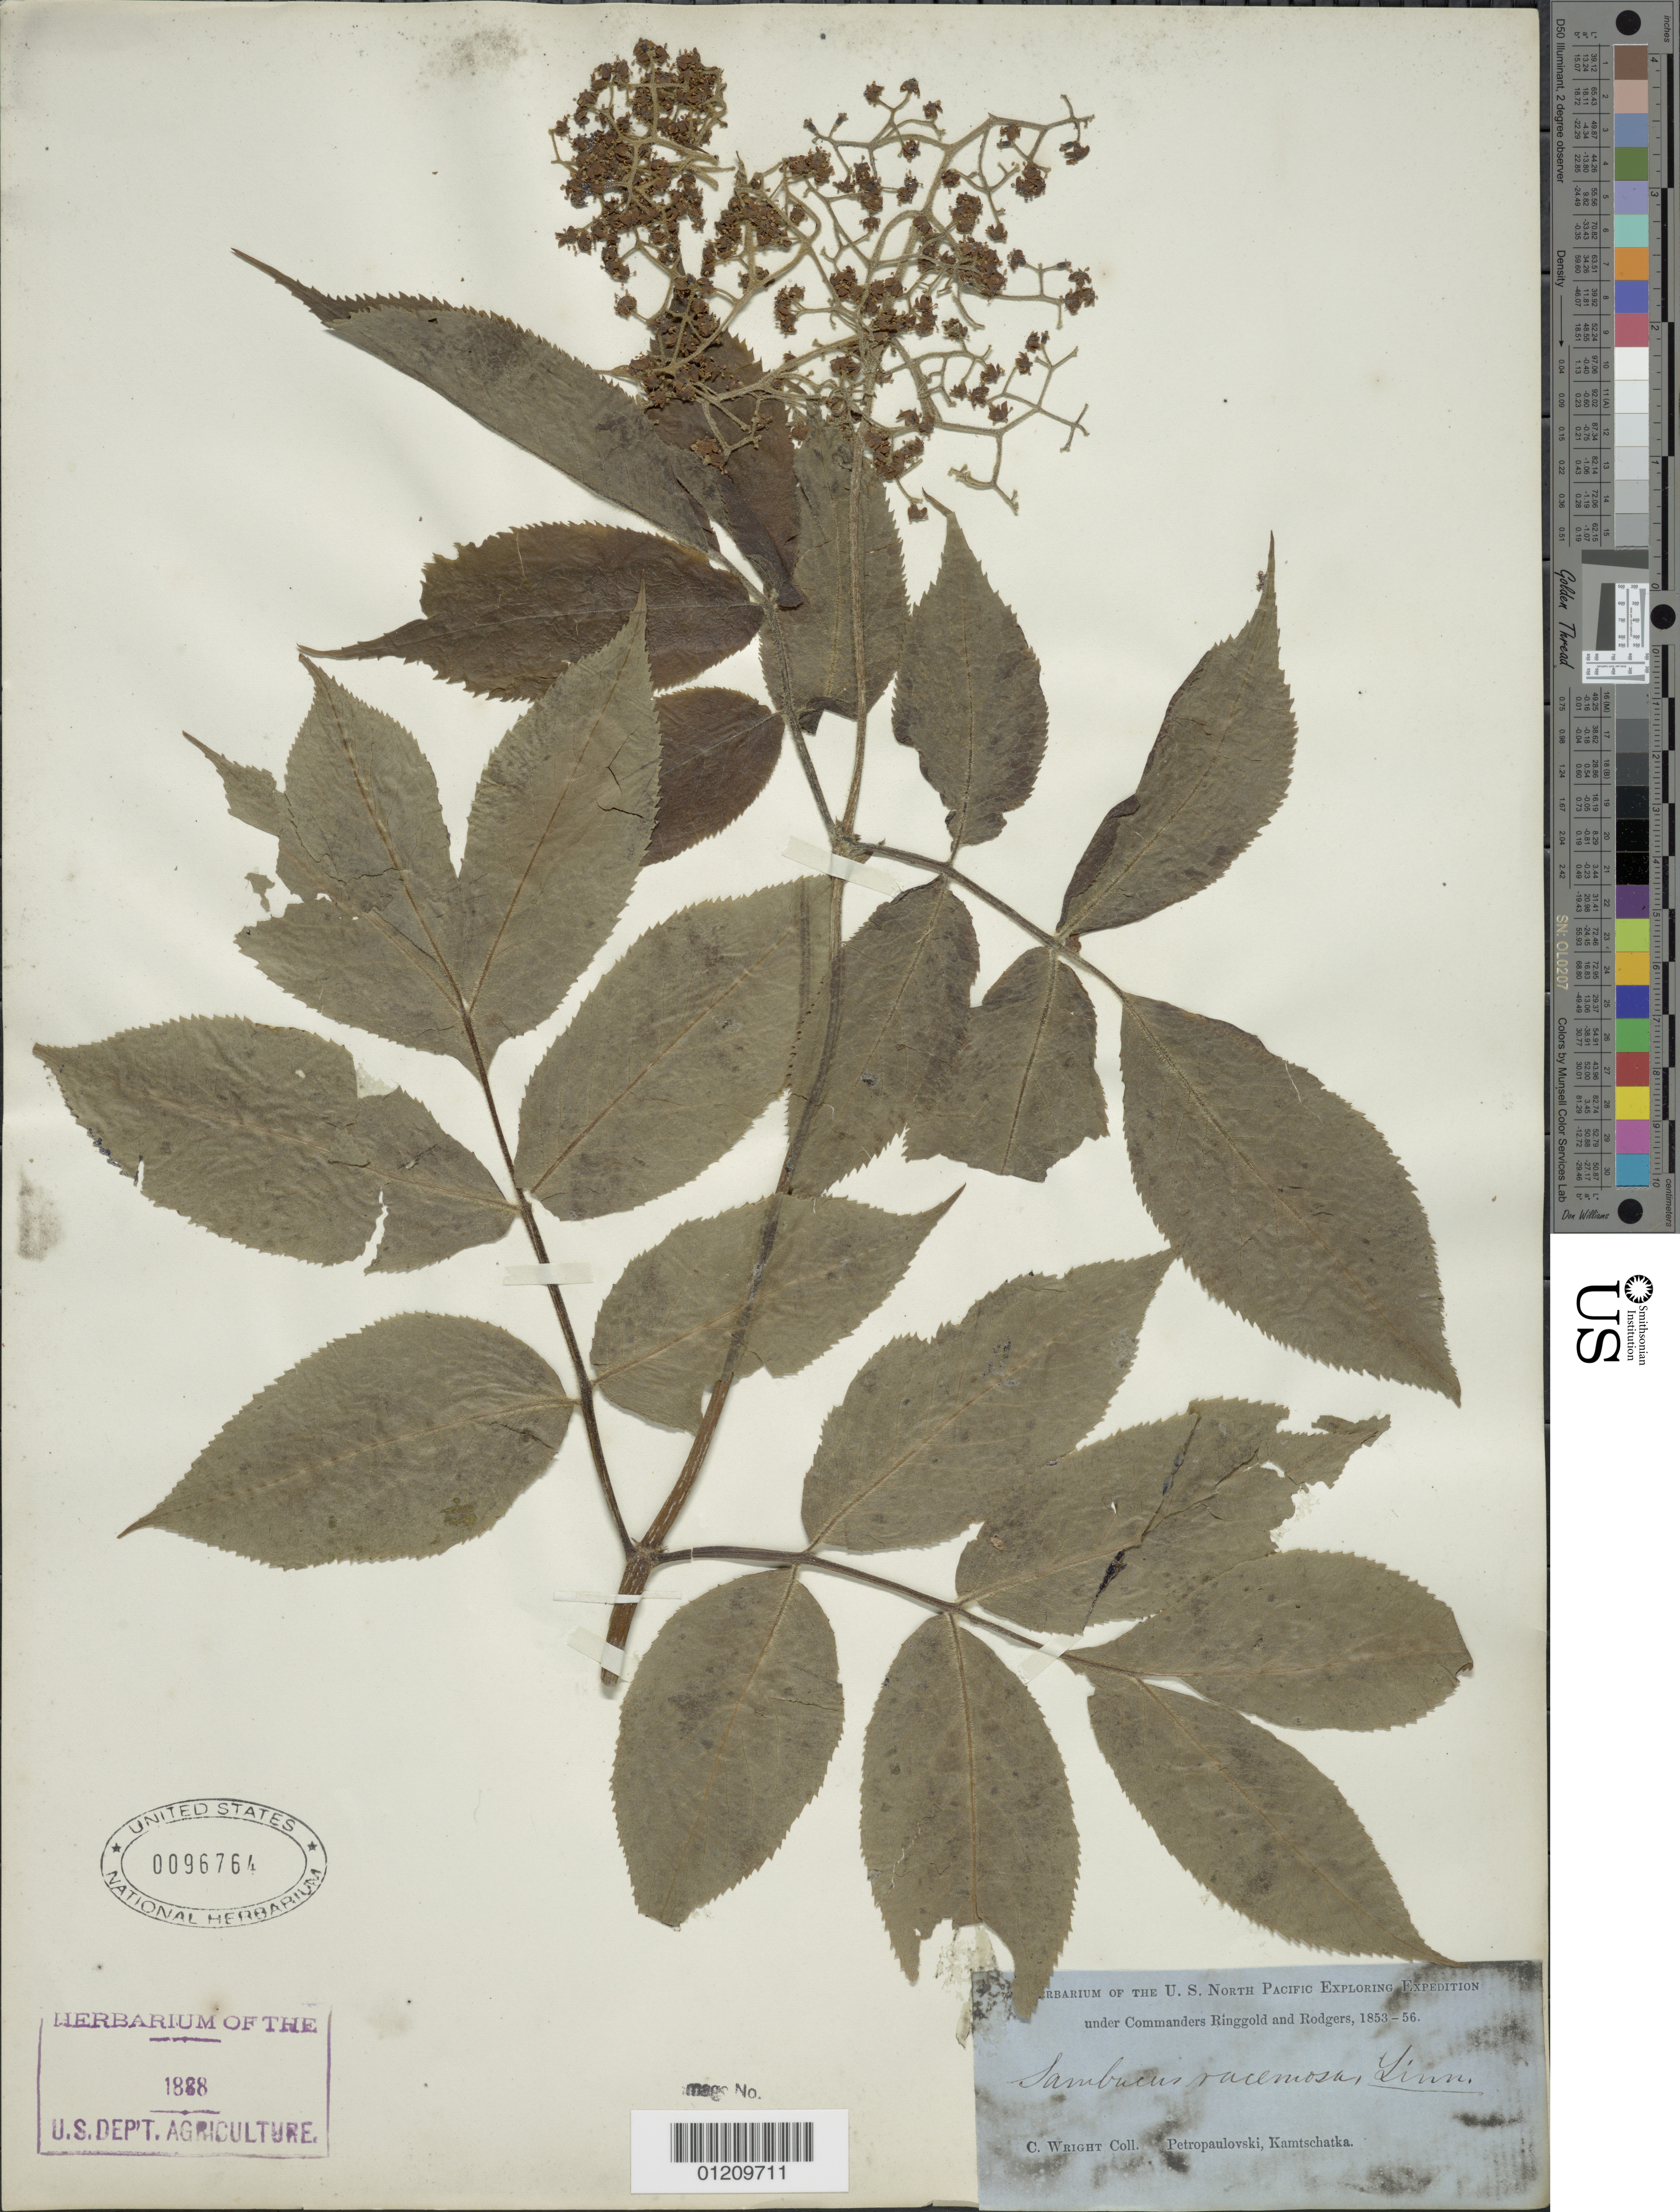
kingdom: Plantae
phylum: Tracheophyta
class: Magnoliopsida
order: Dipsacales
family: Viburnaceae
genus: Sambucus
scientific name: Sambucus racemosa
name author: L.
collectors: C. Wright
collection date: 1853/1856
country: Russian Federation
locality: Petropaulovski, Kamtschatka.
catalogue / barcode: US 96764